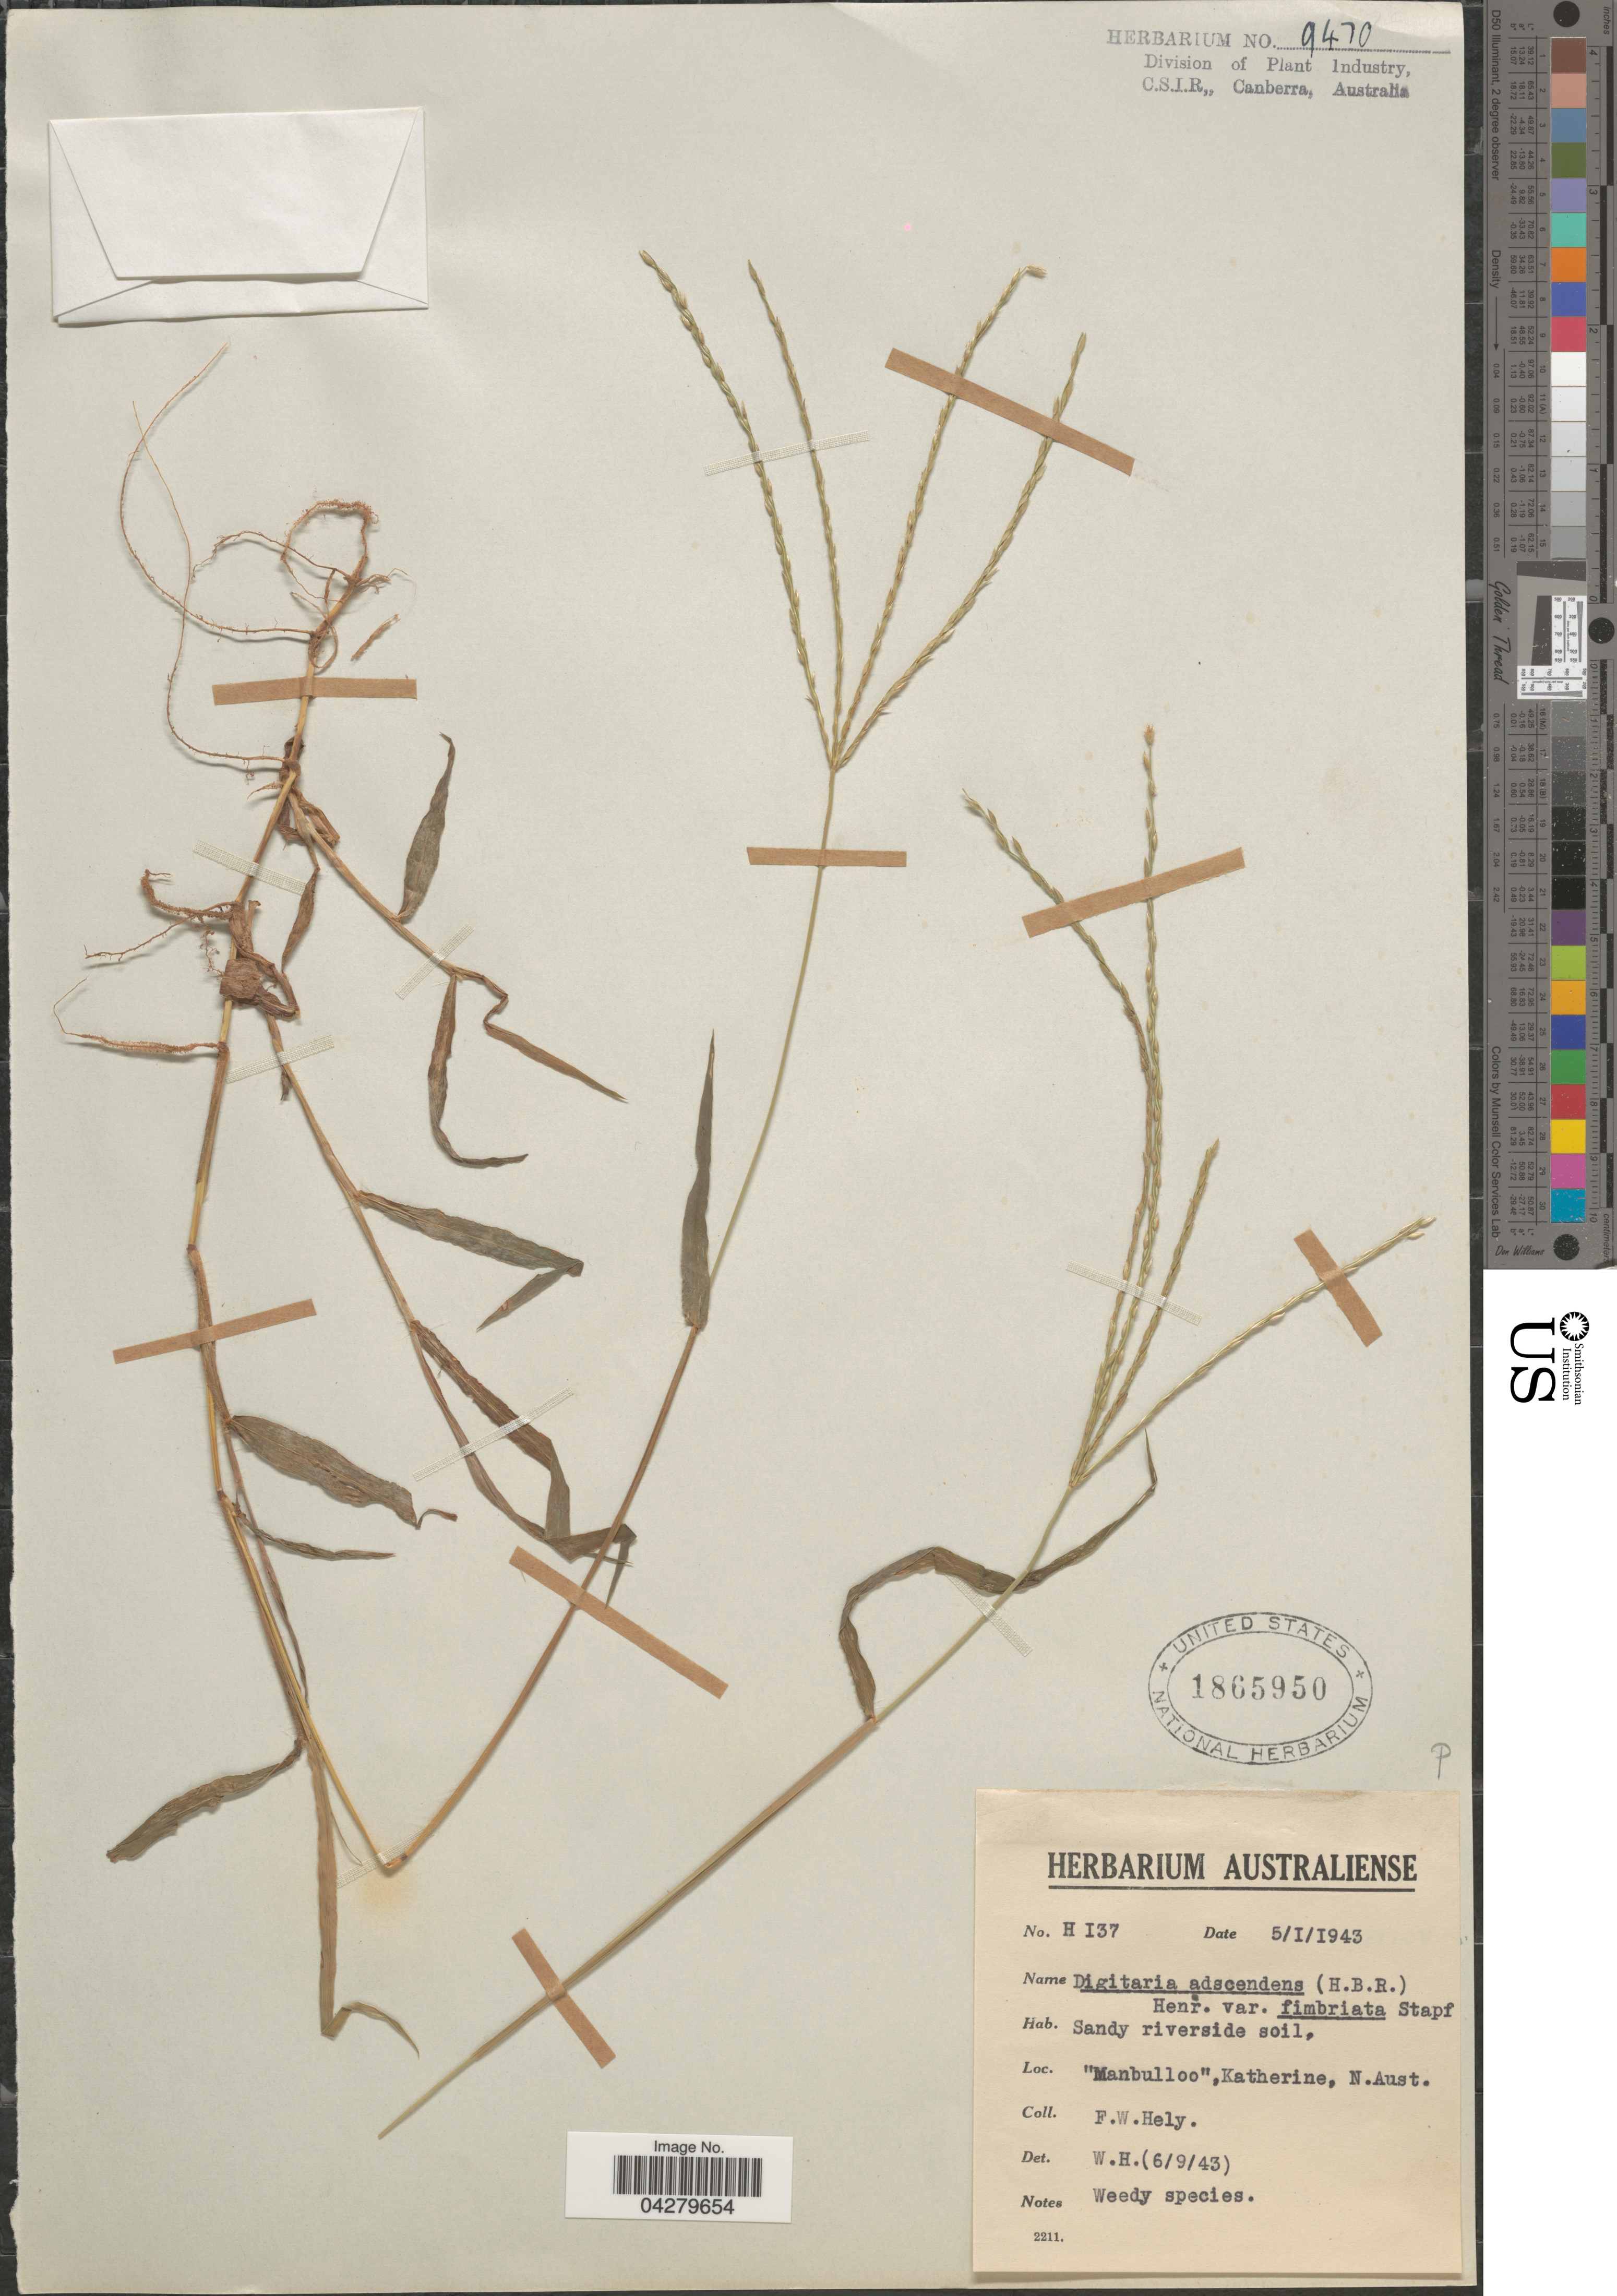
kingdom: Plantae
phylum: Tracheophyta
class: Liliopsida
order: Poales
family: Poaceae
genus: Digitaria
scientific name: Digitaria sanguinalis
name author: (L.) Scop.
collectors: F. Hely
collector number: H137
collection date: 1943-01-05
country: Australia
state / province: Northern Territory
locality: Manbulloo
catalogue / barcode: US 1865950